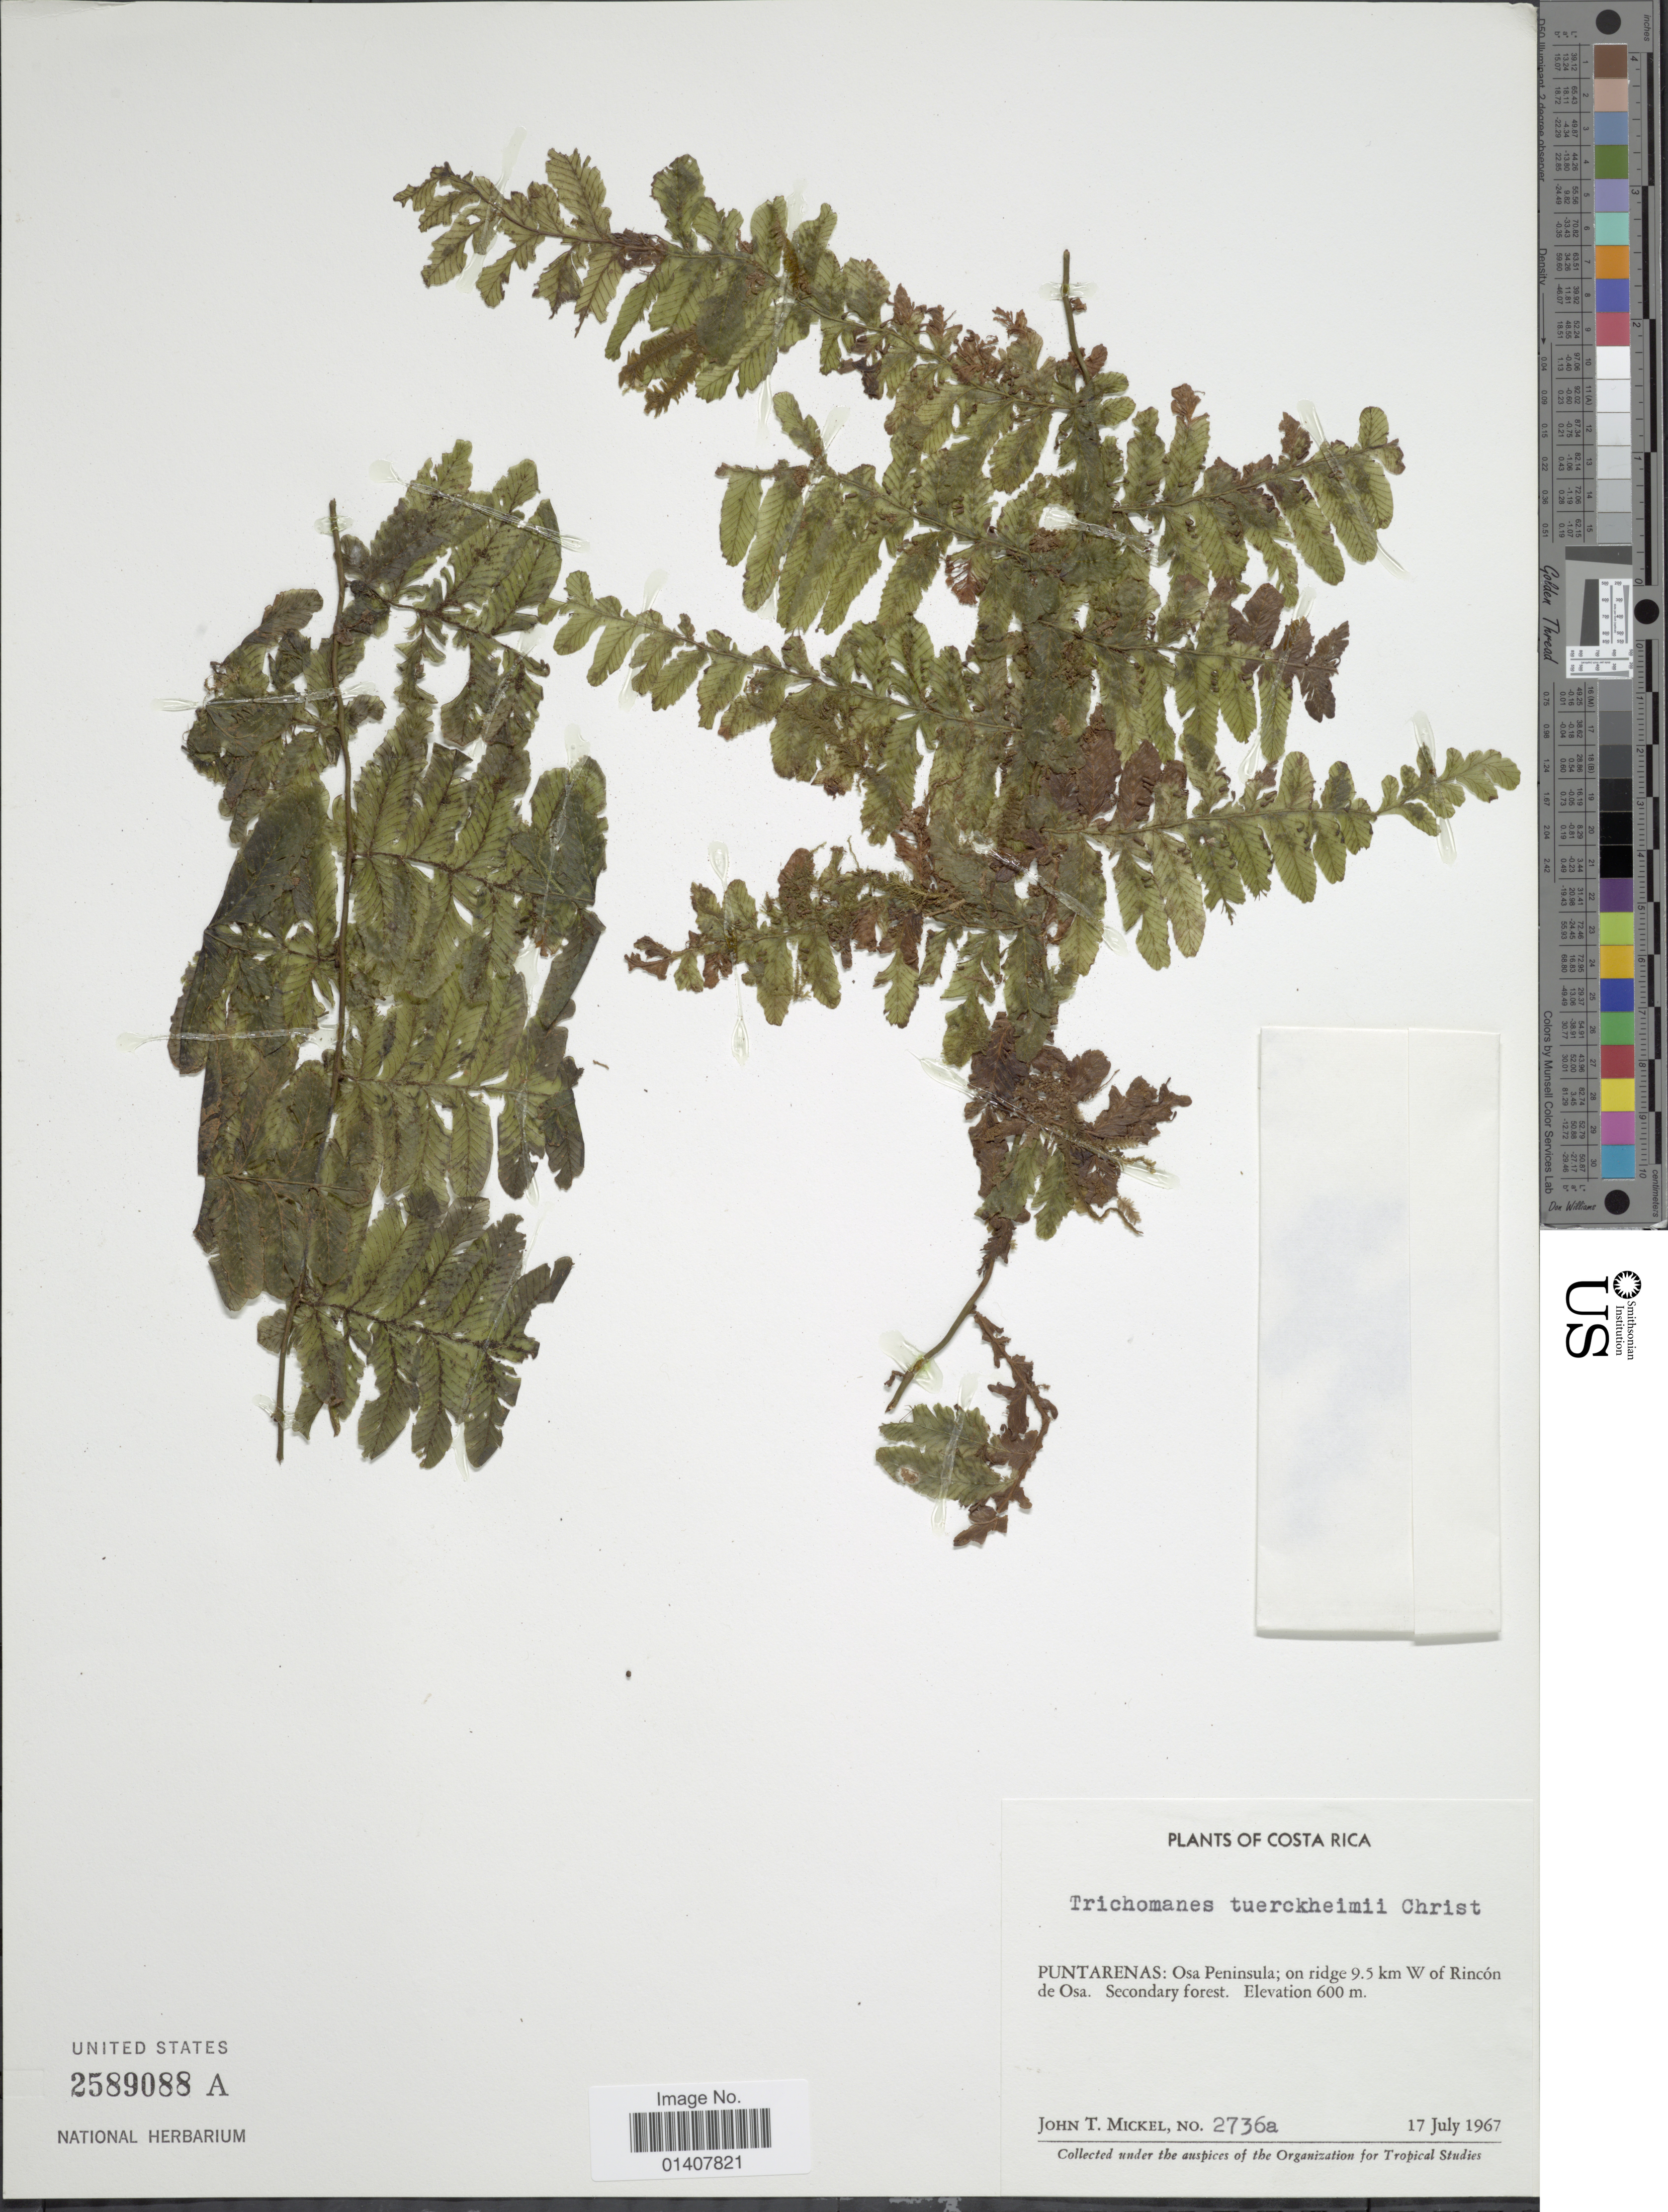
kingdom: Plantae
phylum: Tracheophyta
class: Polypodiopsida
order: Hymenophyllales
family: Hymenophyllaceae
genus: Trichomanes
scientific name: Trichomanes tuerckheimii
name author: Christ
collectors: J. T. Mickel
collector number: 2736a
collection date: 1967-07-17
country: Costa Rica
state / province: Puntarenas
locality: Puntarenas: Osa Peninsula; on ridge 9.5 km W of Rincón de Osa Secondary forest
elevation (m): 600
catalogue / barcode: US 2589088A